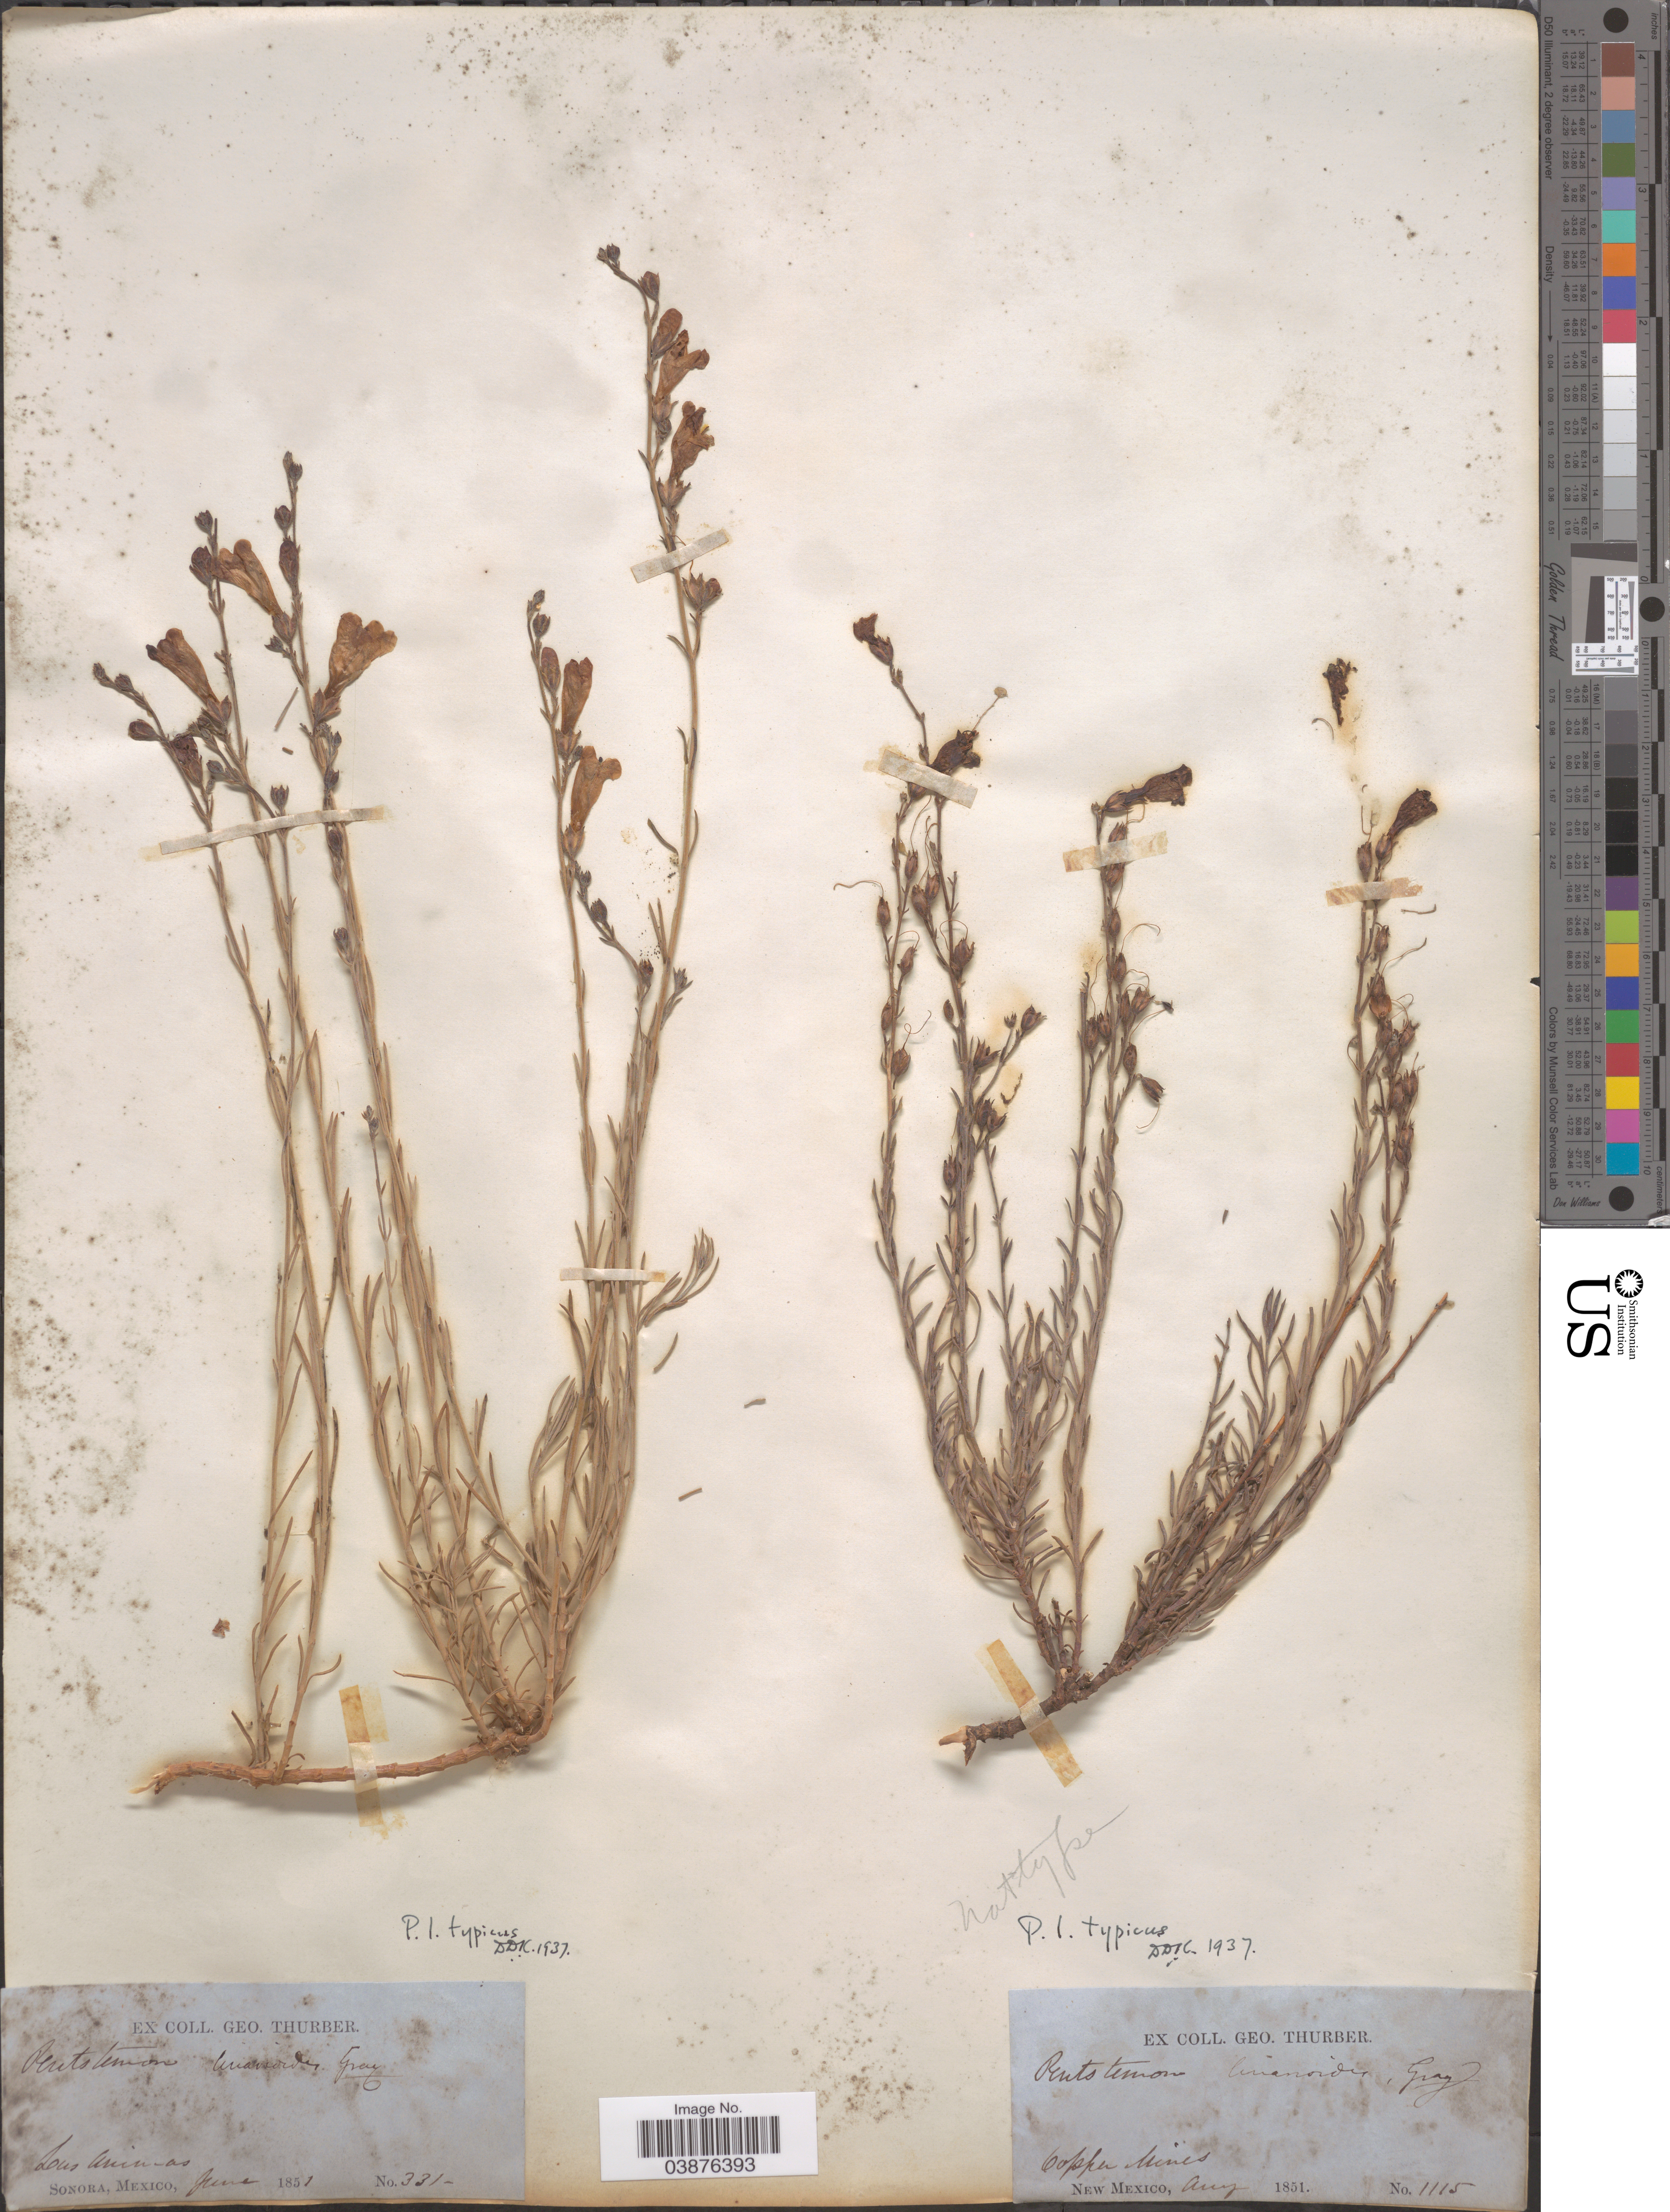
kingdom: Plantae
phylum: Tracheophyta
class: Magnoliopsida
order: Lamiales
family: Plantaginaceae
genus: Penstemon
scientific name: Penstemon linarioides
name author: A. Gray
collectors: G. Thurber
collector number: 1115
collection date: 1851-08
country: United States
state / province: New Mexico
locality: Copper Mines.